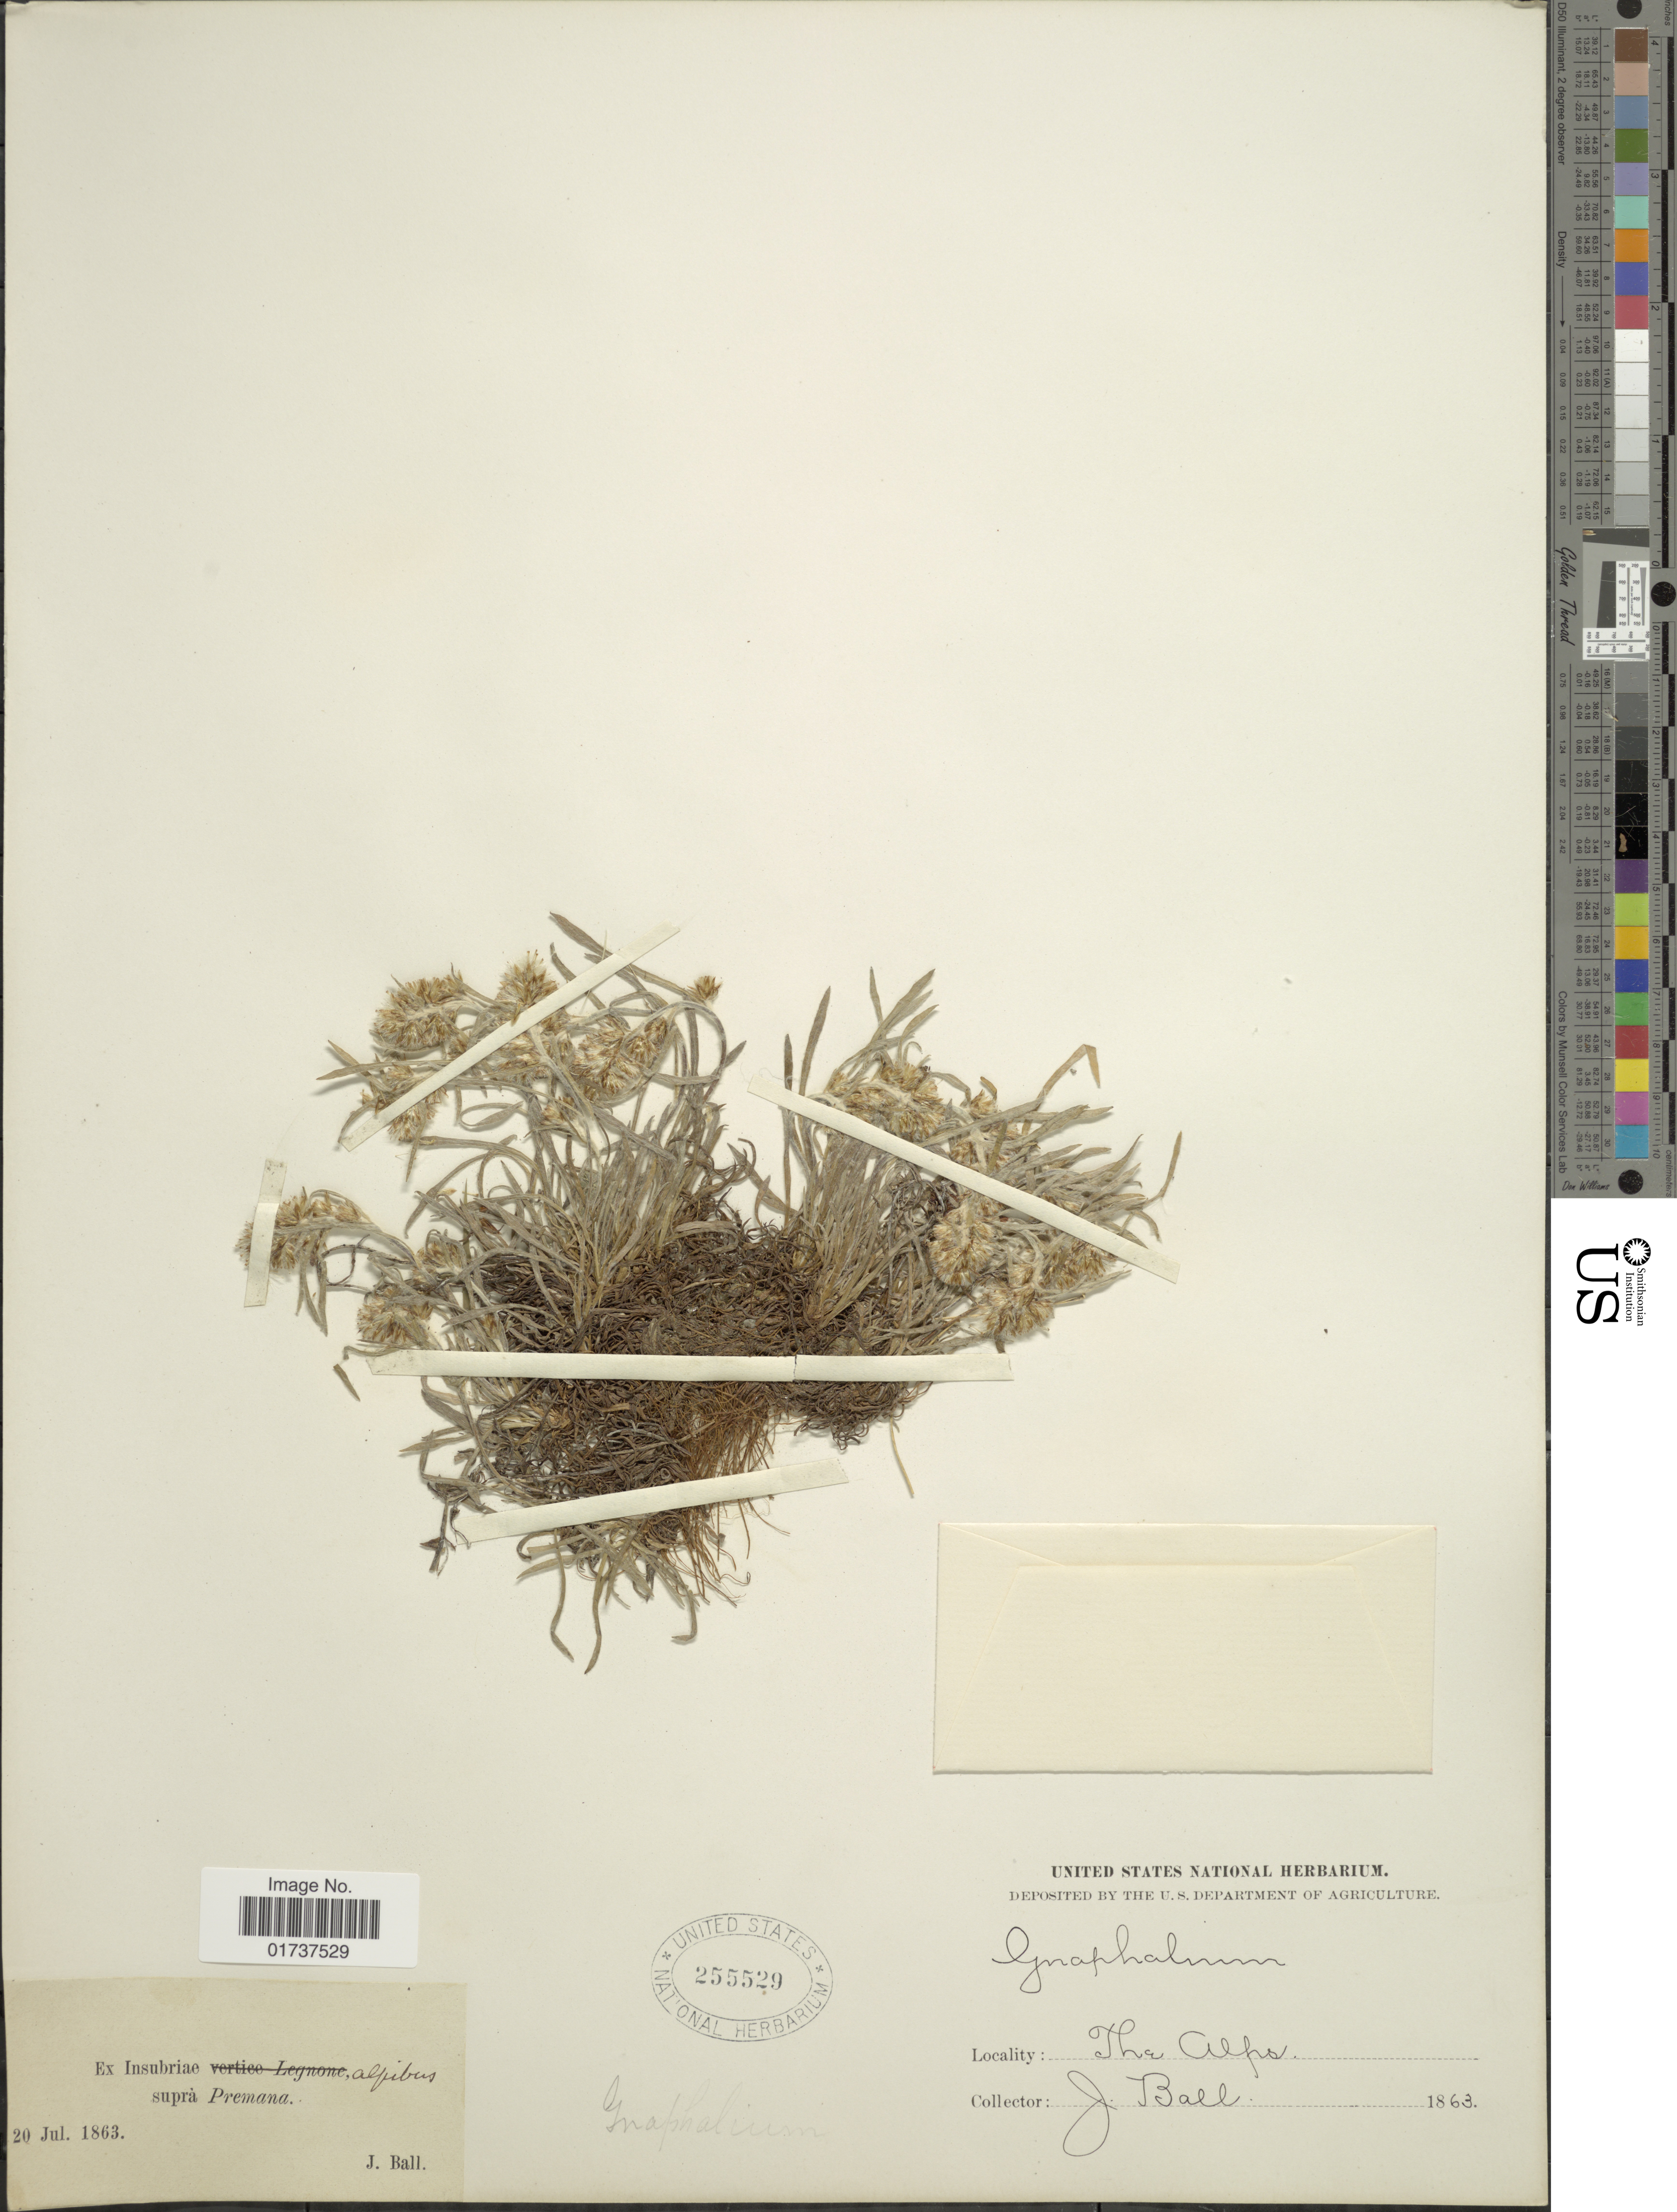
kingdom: Plantae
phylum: Tracheophyta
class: Magnoliopsida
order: Asterales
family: Asteraceae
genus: Gnaphalium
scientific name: Gnaphalium supinum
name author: L.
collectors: J. Ball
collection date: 1863-07-20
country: Italy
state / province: Lombardy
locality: The Alps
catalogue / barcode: US 255529